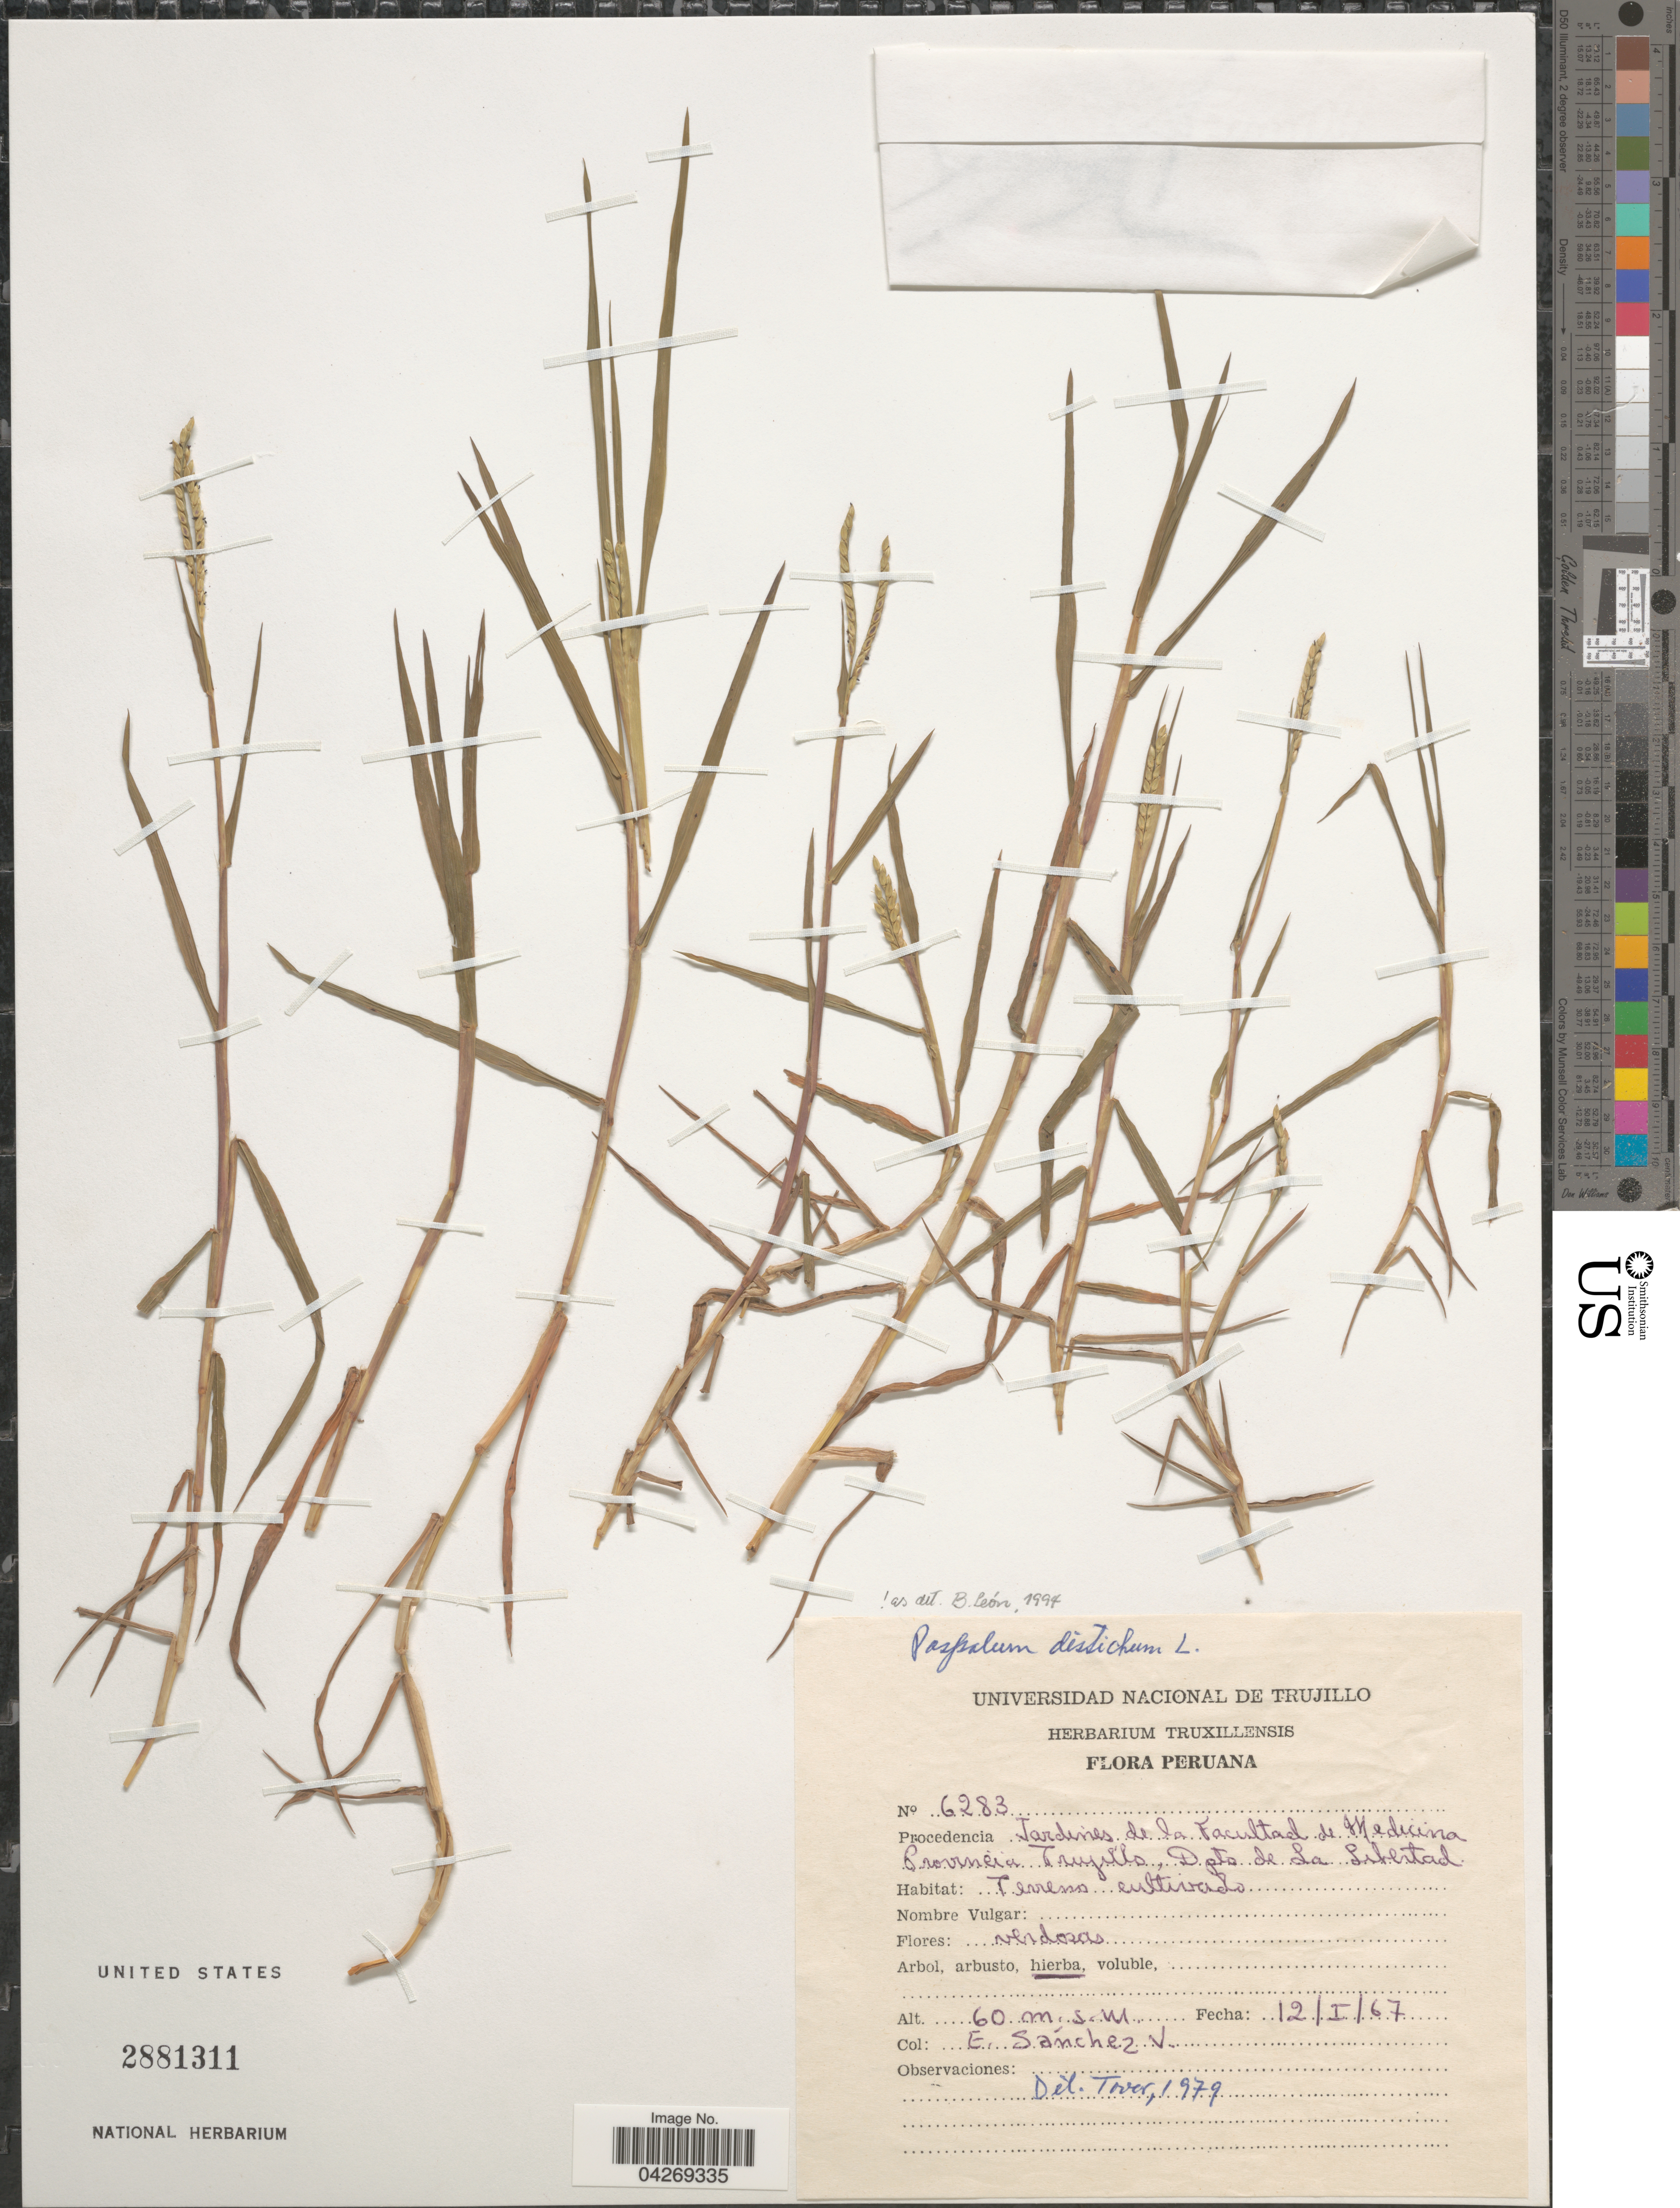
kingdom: Plantae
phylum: Tracheophyta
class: Liliopsida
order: Poales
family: Poaceae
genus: Paspalum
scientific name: Paspalum distichum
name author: L.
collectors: E. Sánchez V.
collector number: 6283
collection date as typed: Transcribed d/m/y: 12/1/67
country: Peru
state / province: La Libertad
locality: Jardines de la Facultad de Medicina. Provincia Trujillo, Dpto. de La Libertad.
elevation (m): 60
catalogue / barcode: US 2881311